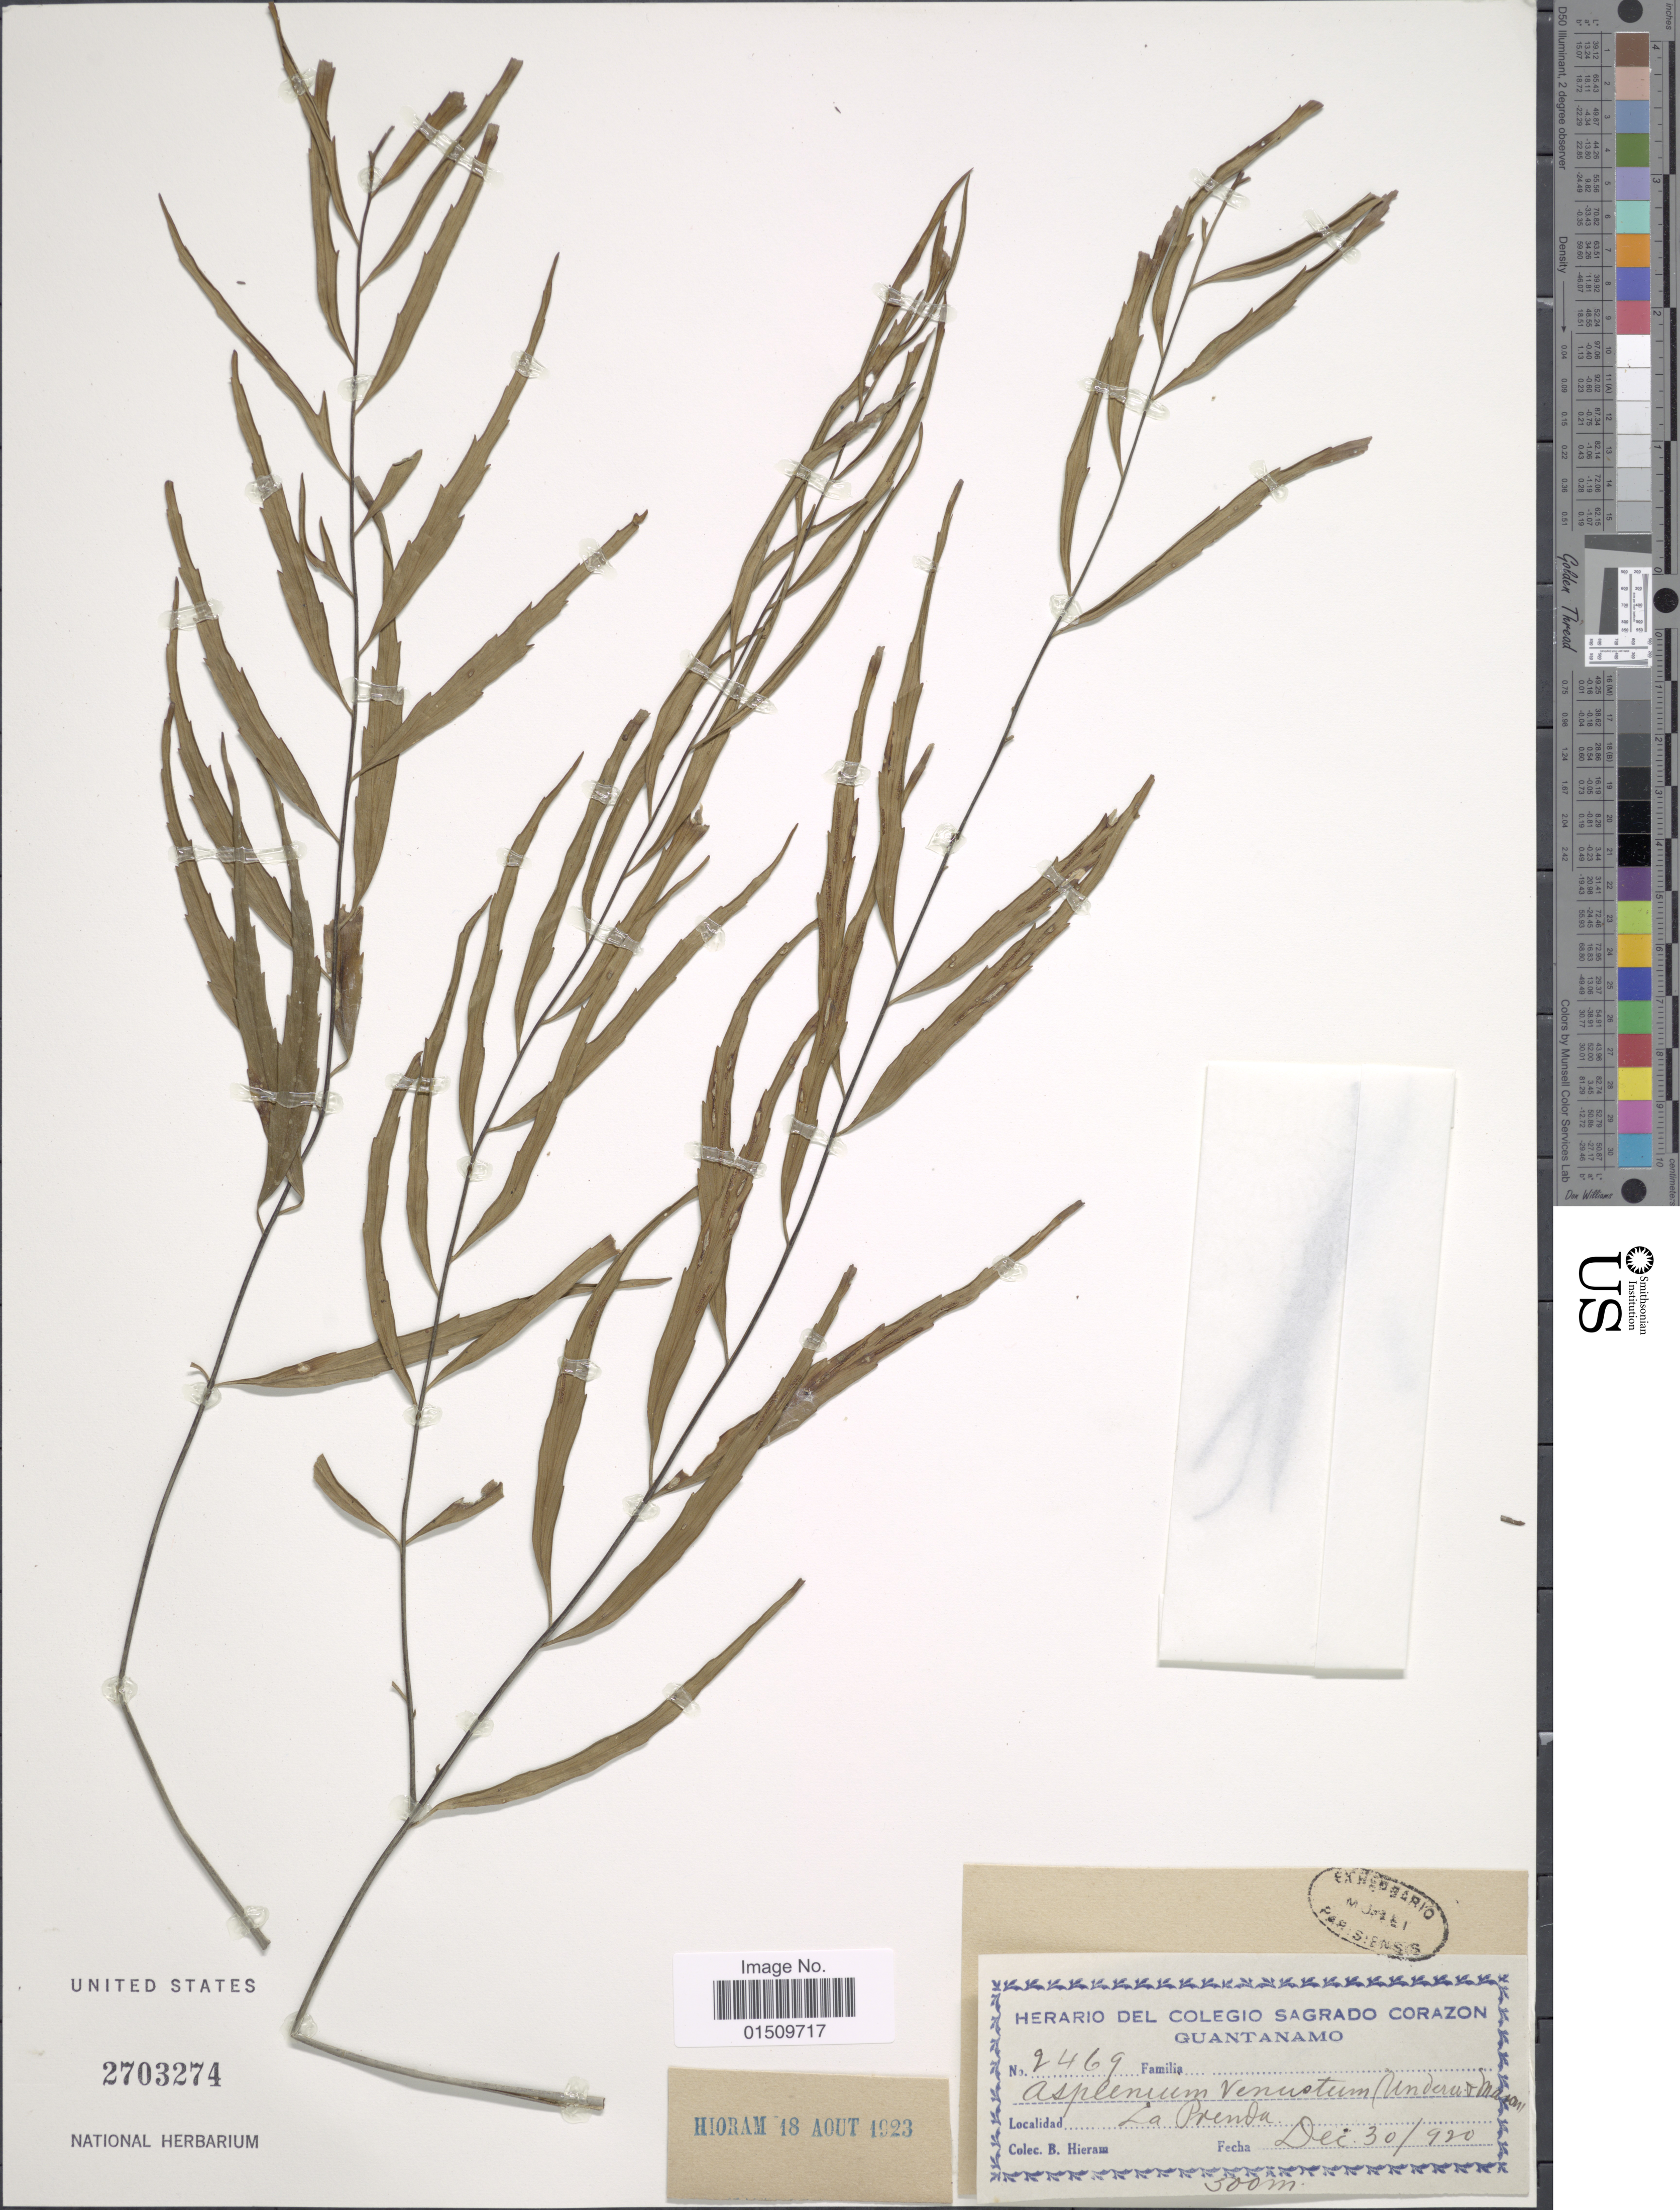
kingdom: Plantae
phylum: Tracheophyta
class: Polypodiopsida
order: Polypodiales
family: Aspleniaceae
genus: Asplenium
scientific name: Asplenium venustum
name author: Underw. & Maxon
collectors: B. Hieram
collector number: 2469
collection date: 1920-12-30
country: Cuba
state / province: Guantánamo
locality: Cuba, La Prenda.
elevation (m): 500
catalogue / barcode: US 2703274